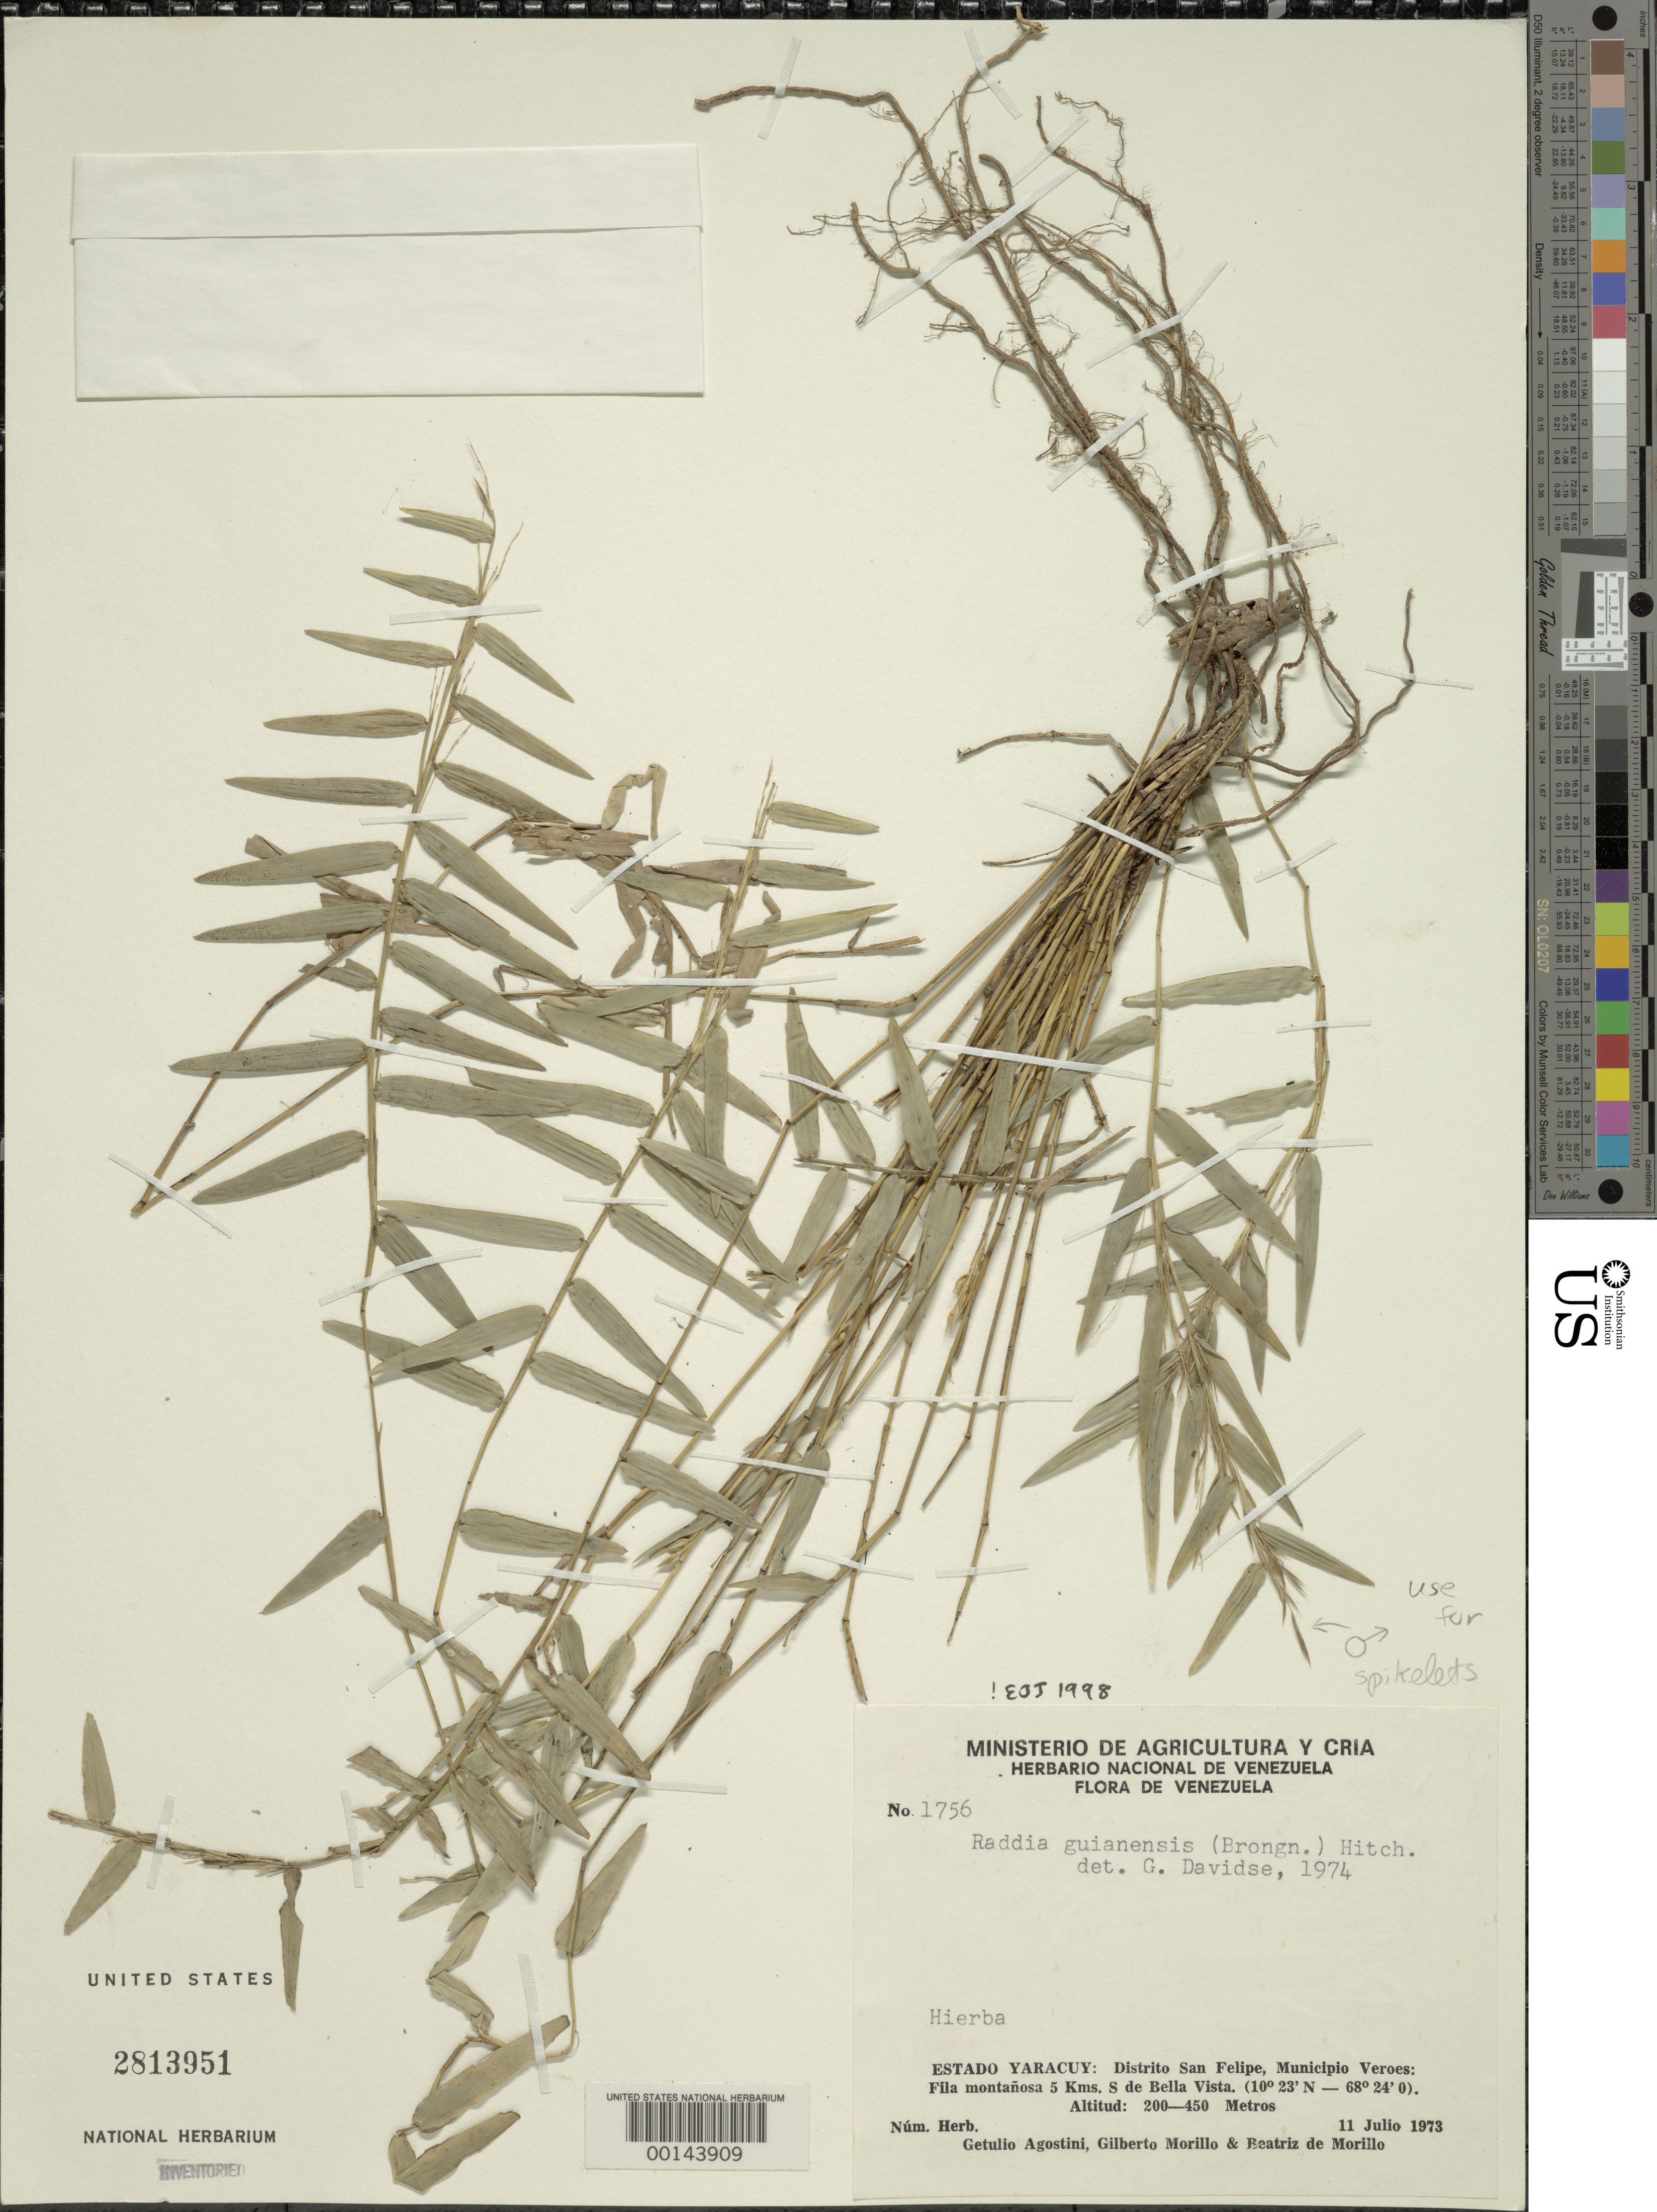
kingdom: Plantae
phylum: Tracheophyta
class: Liliopsida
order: Poales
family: Poaceae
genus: Raddia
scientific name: Raddia guianensis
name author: (Brongn.) Hitchc.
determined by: Judziewicz, E. J.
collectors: G. Agostini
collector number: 1756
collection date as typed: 11 Jul 1973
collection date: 1973-07-11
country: Venezuela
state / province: Yaracuy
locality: San felipe, veroes, bella vista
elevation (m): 200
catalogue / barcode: US 2813951